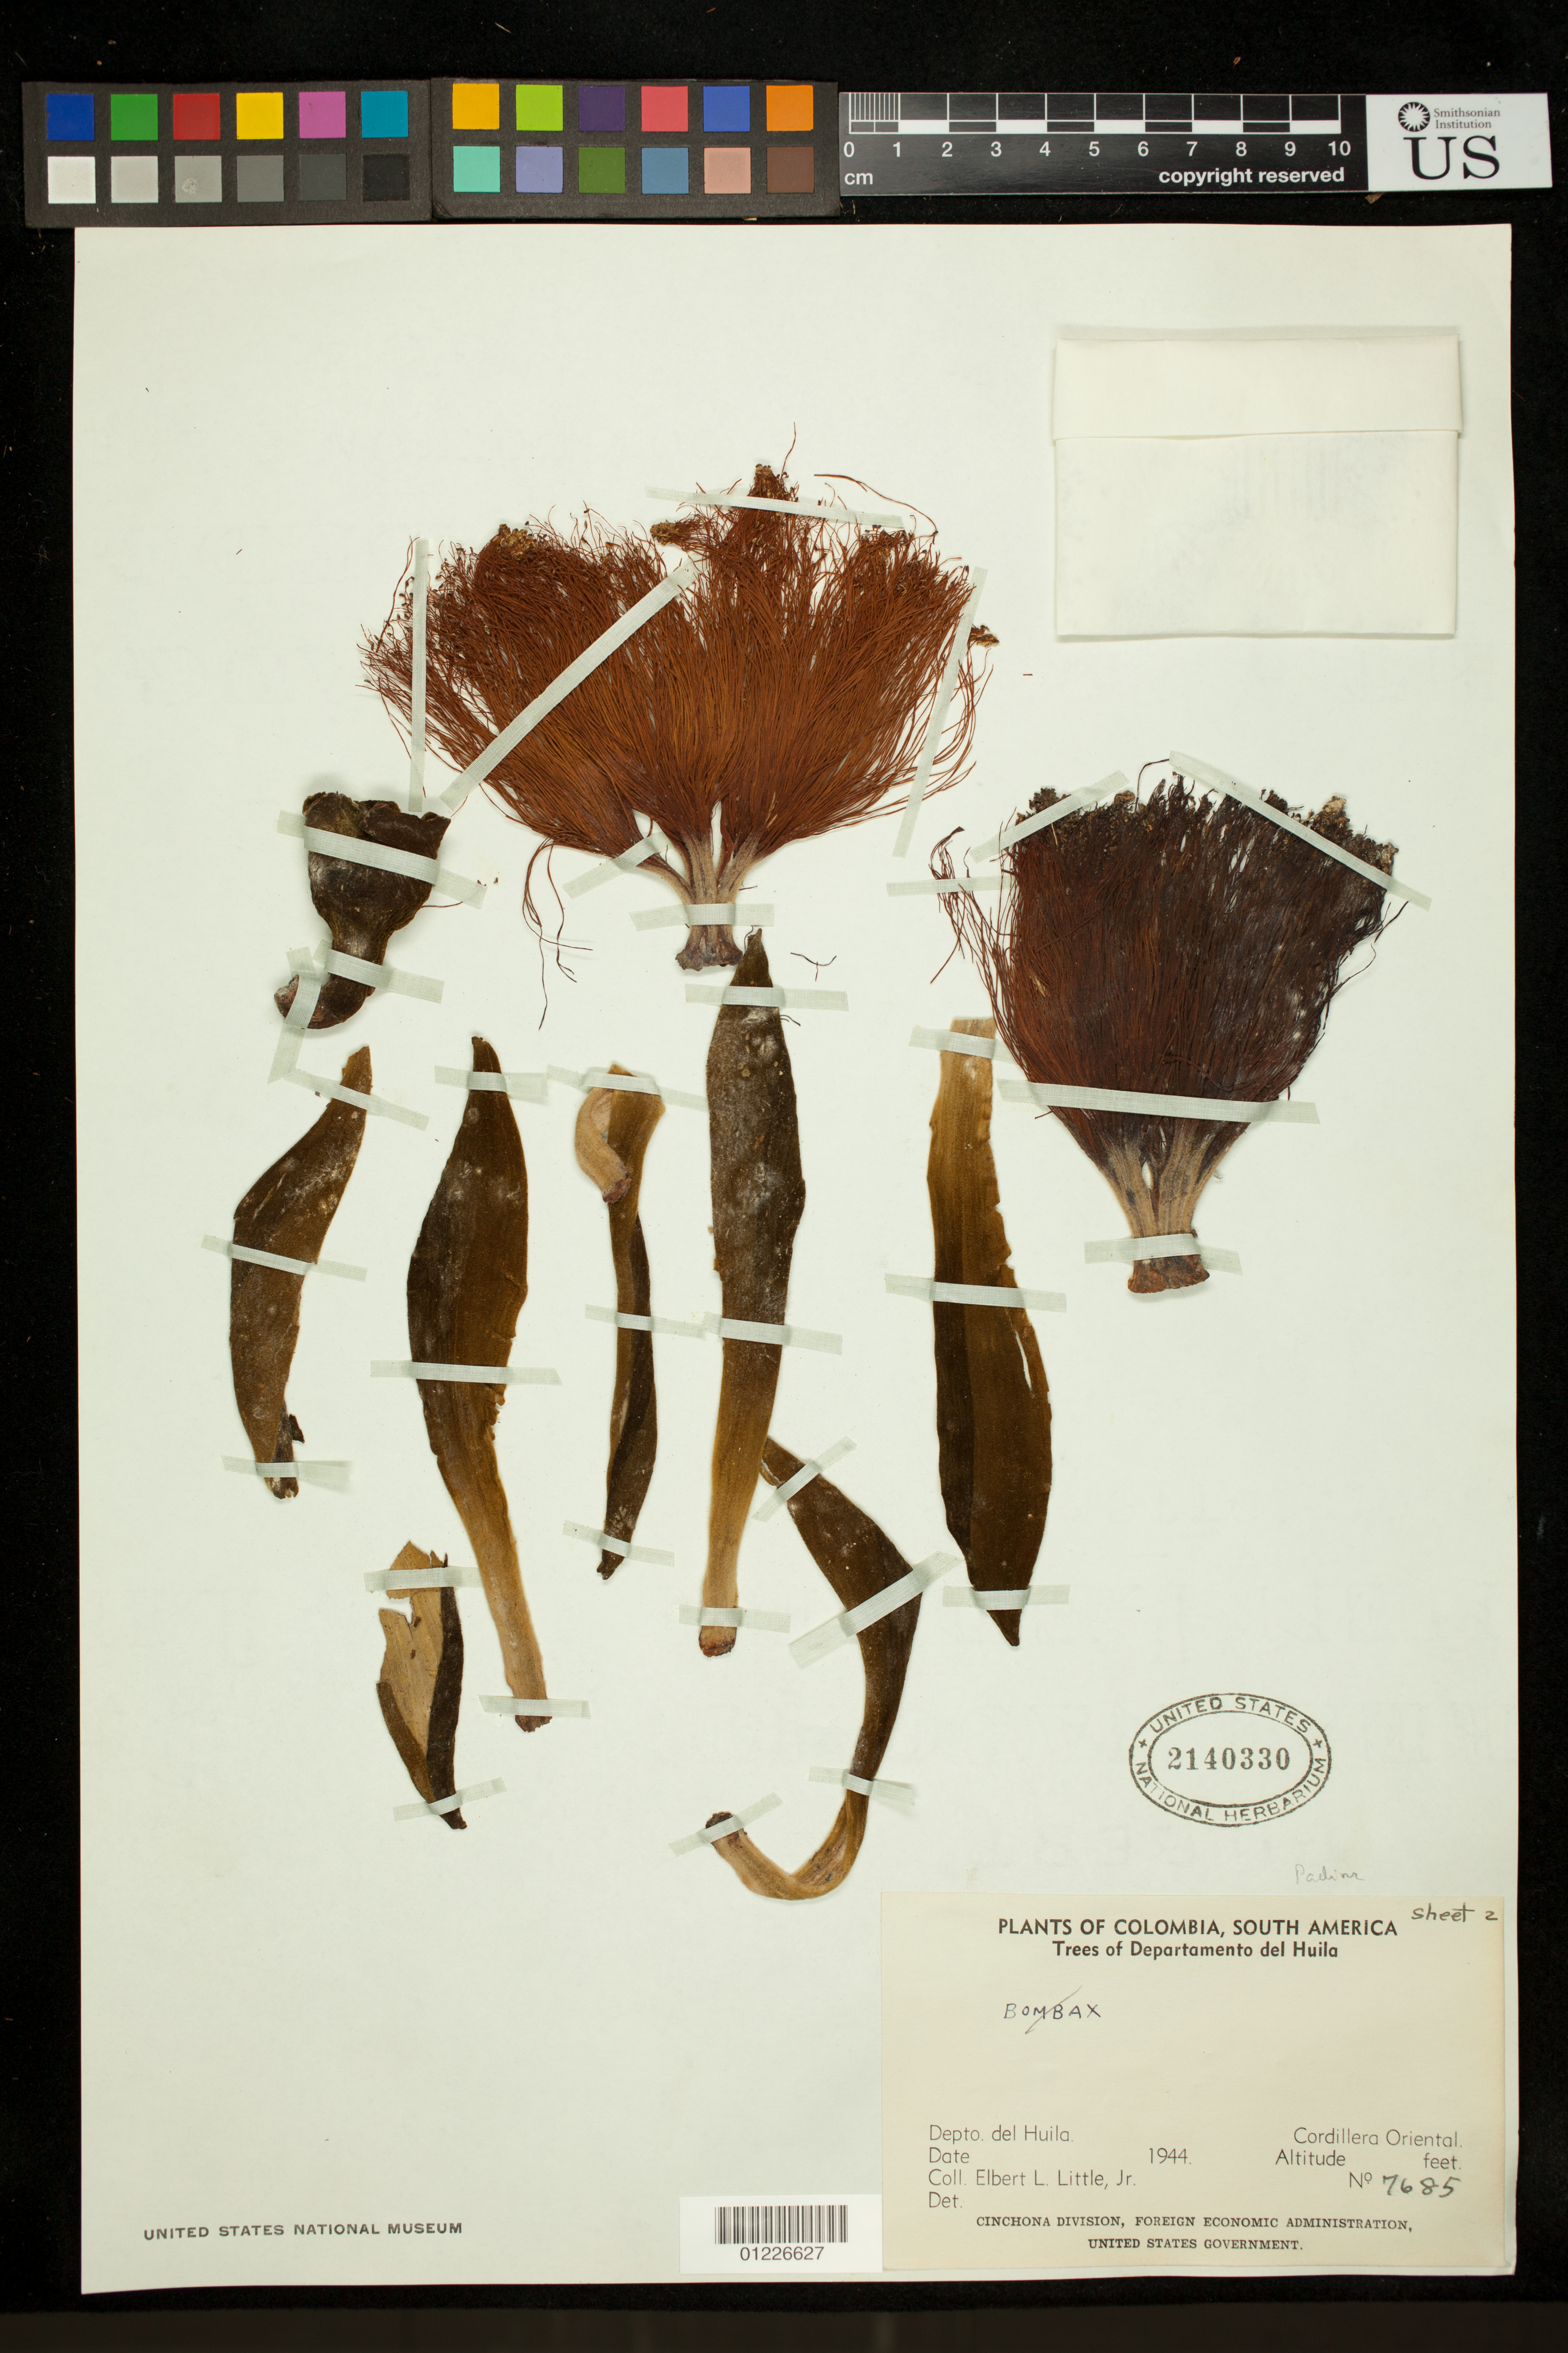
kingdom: Plantae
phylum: Tracheophyta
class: Magnoliopsida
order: Malvales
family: Malvaceae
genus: Pachira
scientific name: Pachira subandina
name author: (Dugand G.) Fern. Alonso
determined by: Dorr, L. J., (BOT), Smithsonian Institution - National Museum of Natural History (UNITED STATES)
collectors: E. L. Little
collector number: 7685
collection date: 1944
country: Colombia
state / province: Huila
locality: Cordillera Oriental.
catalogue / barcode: US 2140330